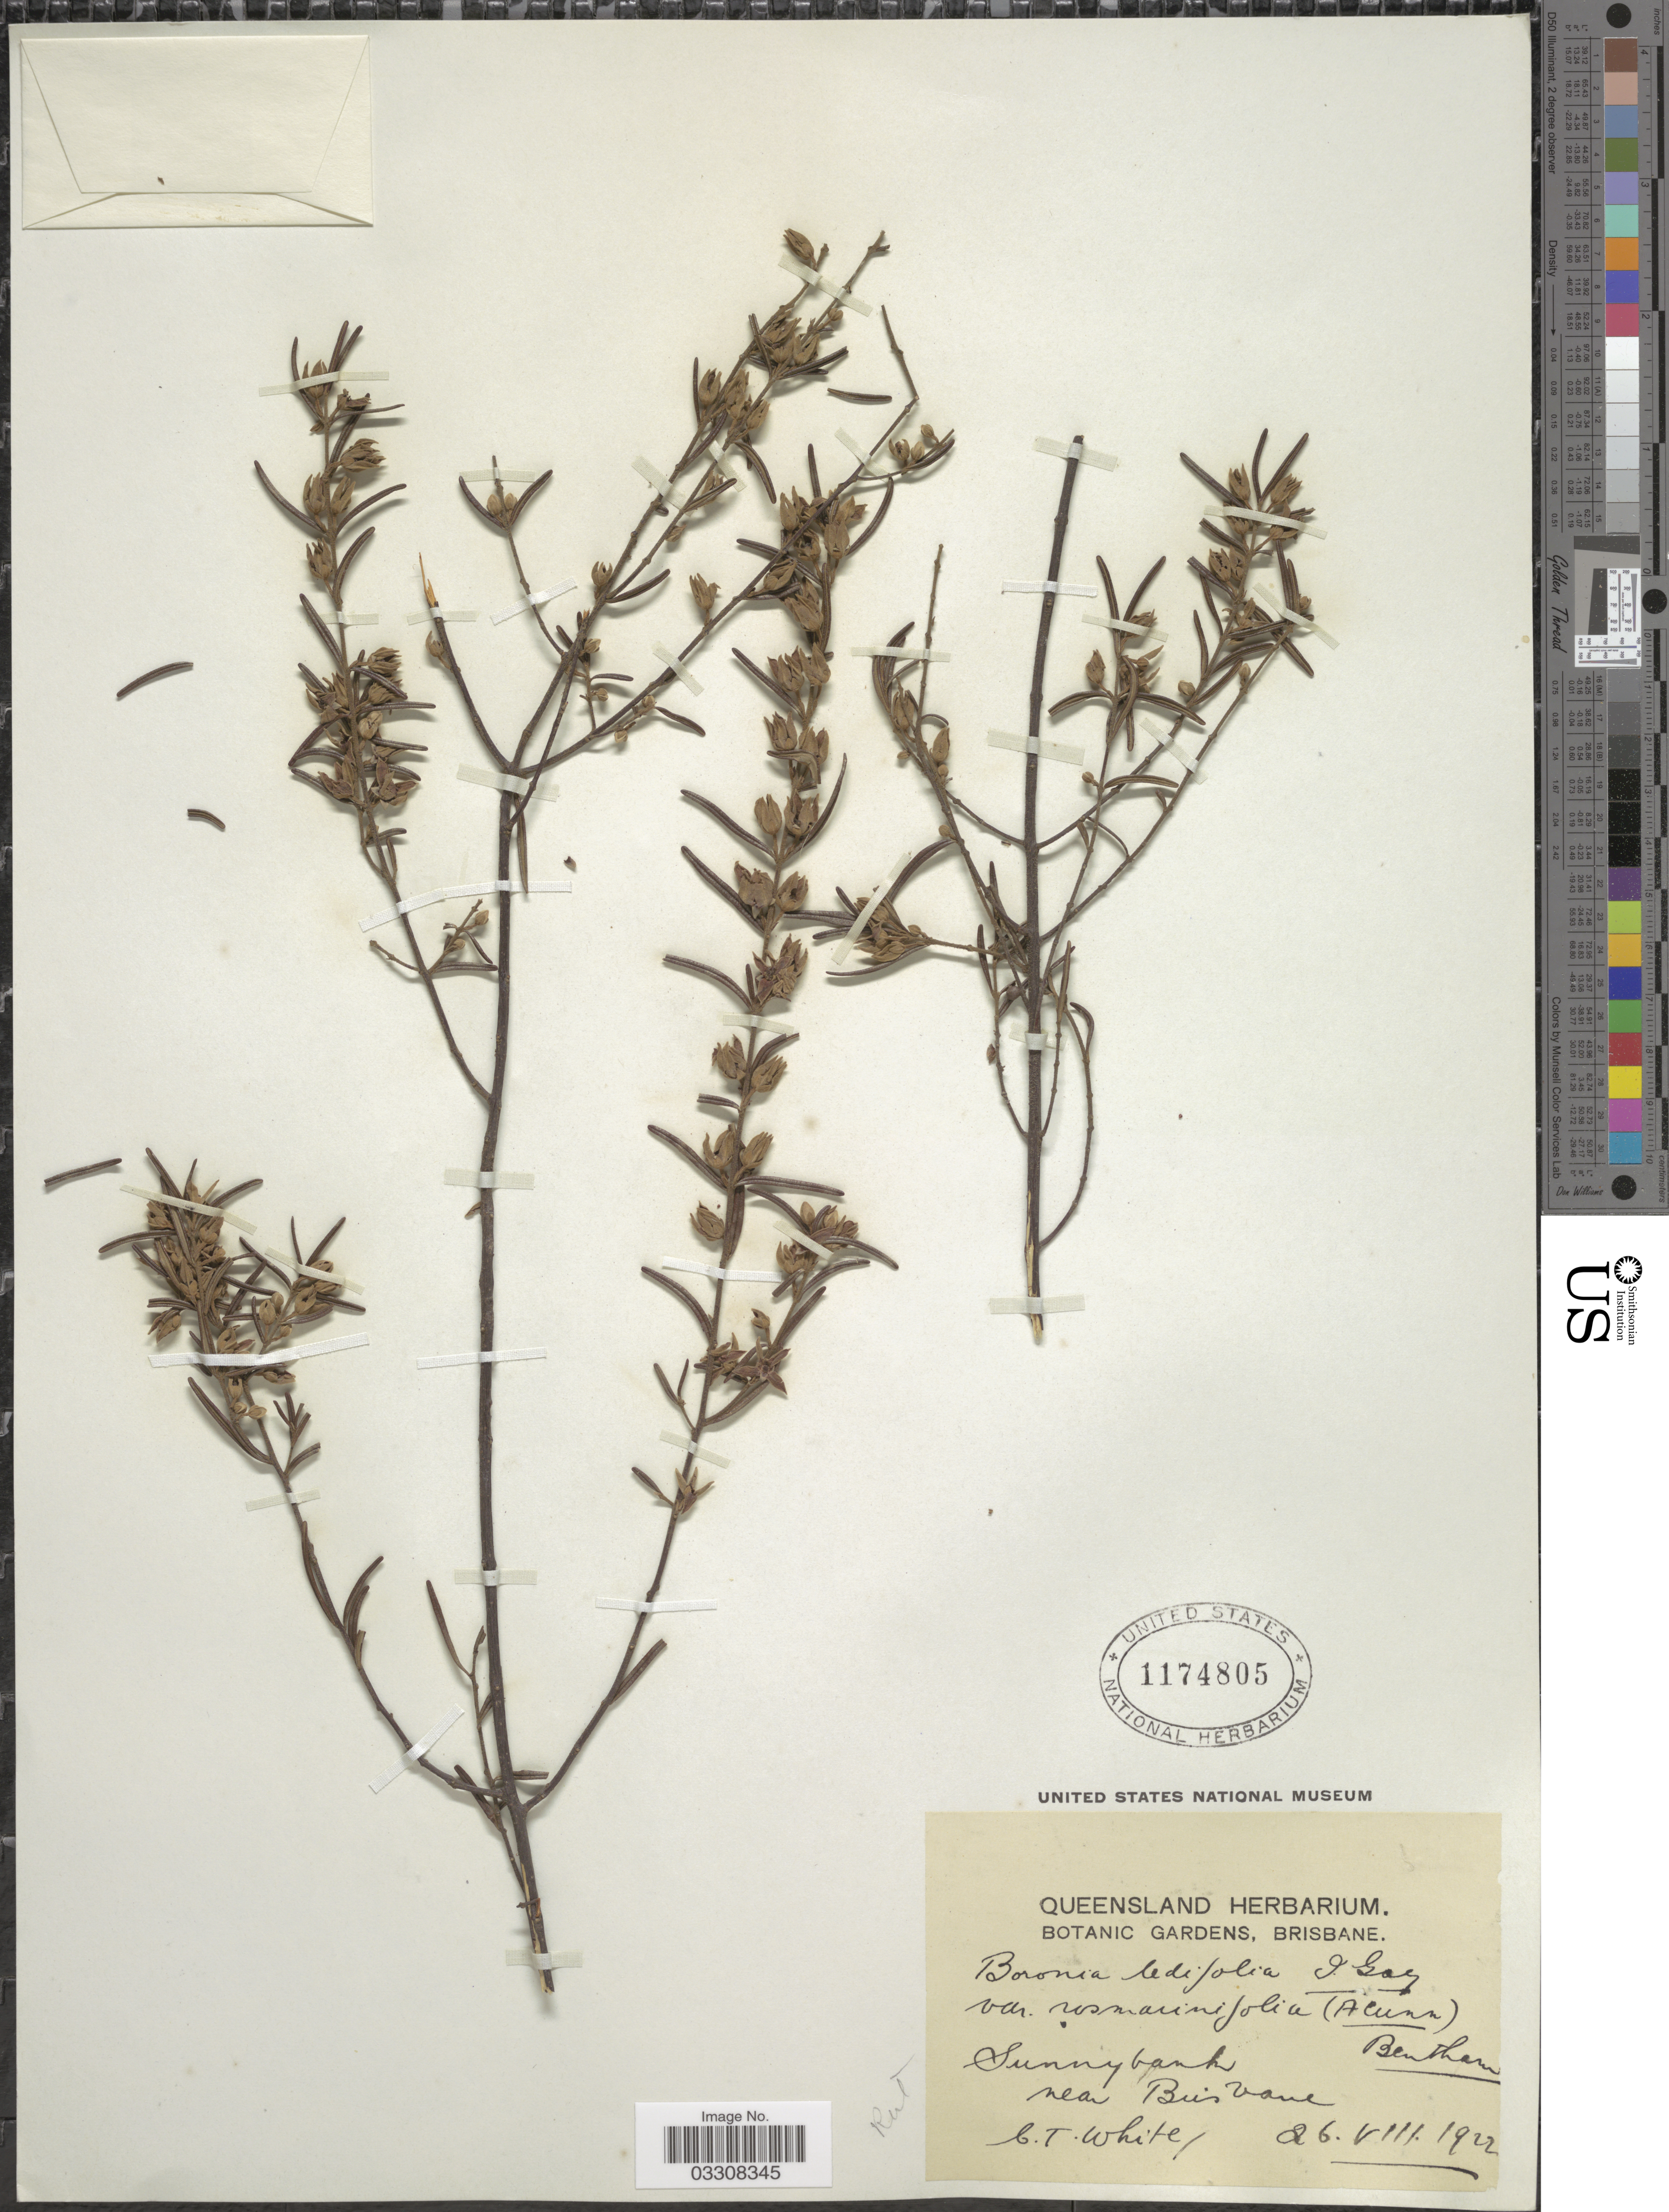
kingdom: Plantae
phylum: Tracheophyta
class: Magnoliopsida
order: Sapindales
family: Rutaceae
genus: Boronia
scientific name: Boronia rosmarinifolia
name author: A. Cunn.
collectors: C. T. White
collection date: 1922-08-26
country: Australia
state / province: Queensland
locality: Sunnybank near Brisbane.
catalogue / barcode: US 1174805